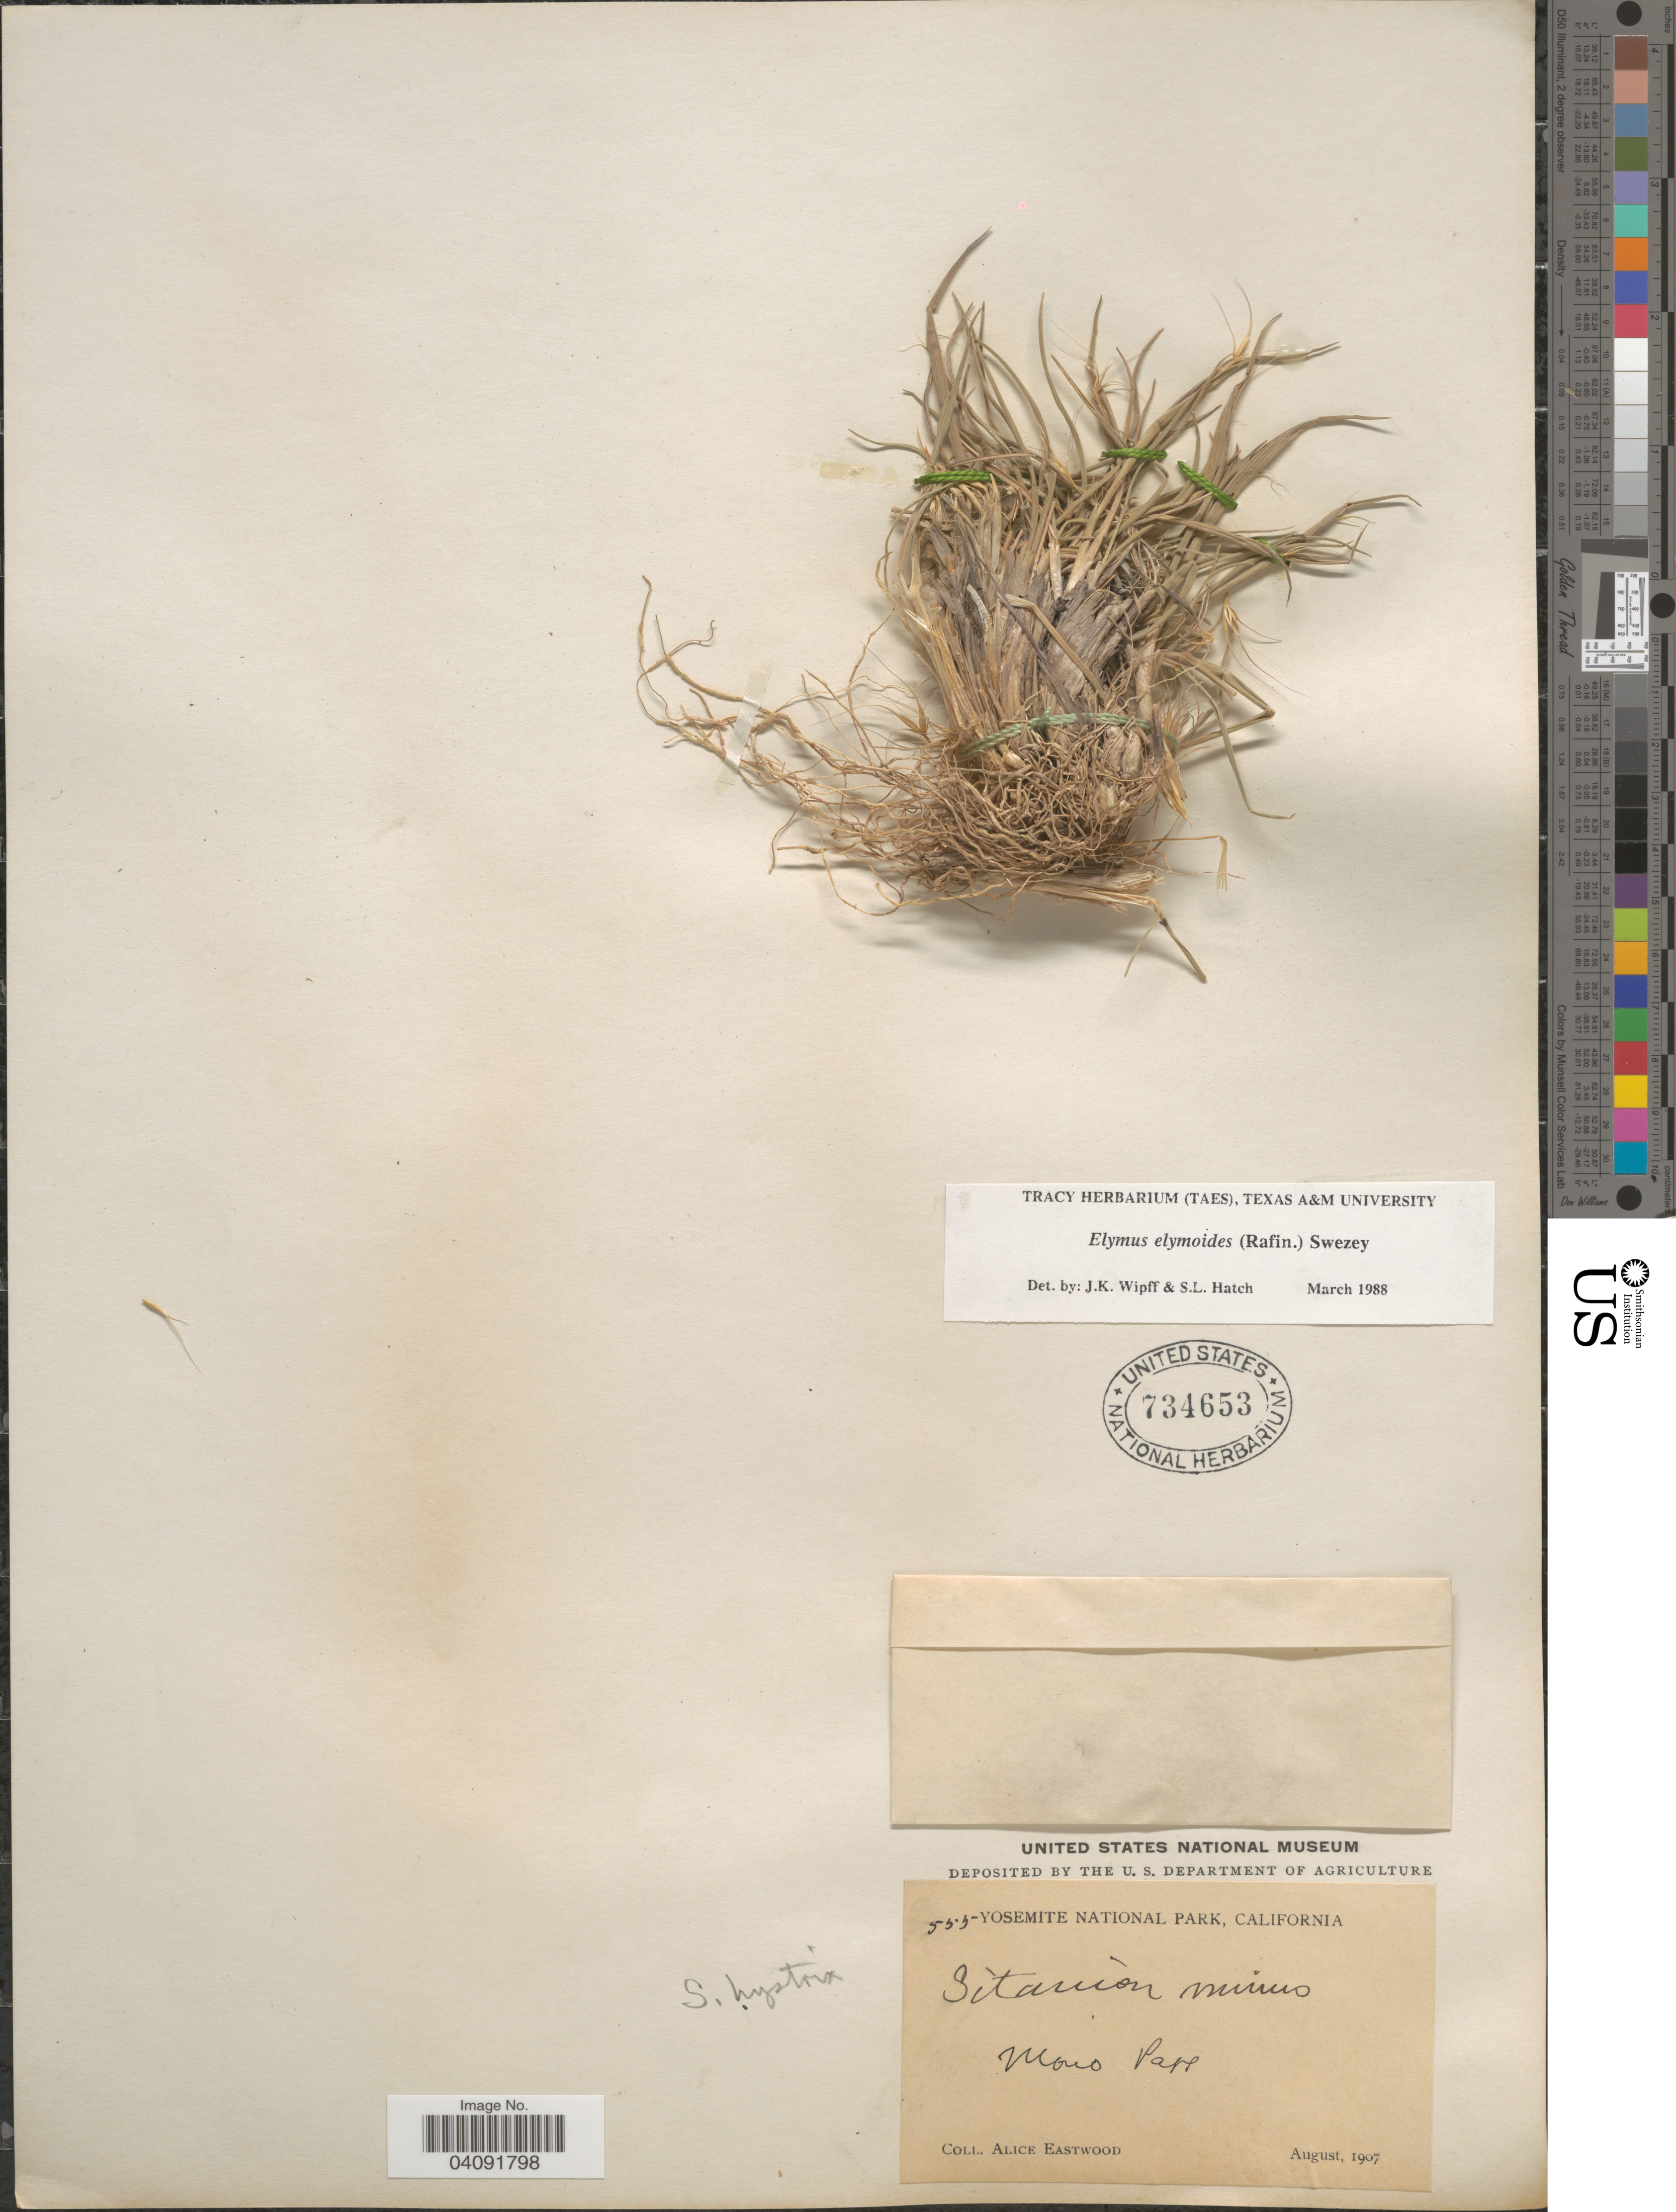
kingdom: Plantae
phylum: Tracheophyta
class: Liliopsida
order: Poales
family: Poaceae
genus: Elymus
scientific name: Elymus elymoides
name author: (Raf.) Swezey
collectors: A. Eastwood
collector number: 555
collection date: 1907-08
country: United States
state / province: California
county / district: Mariposa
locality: Yosemite National Park. Mono lake.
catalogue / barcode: US 734653